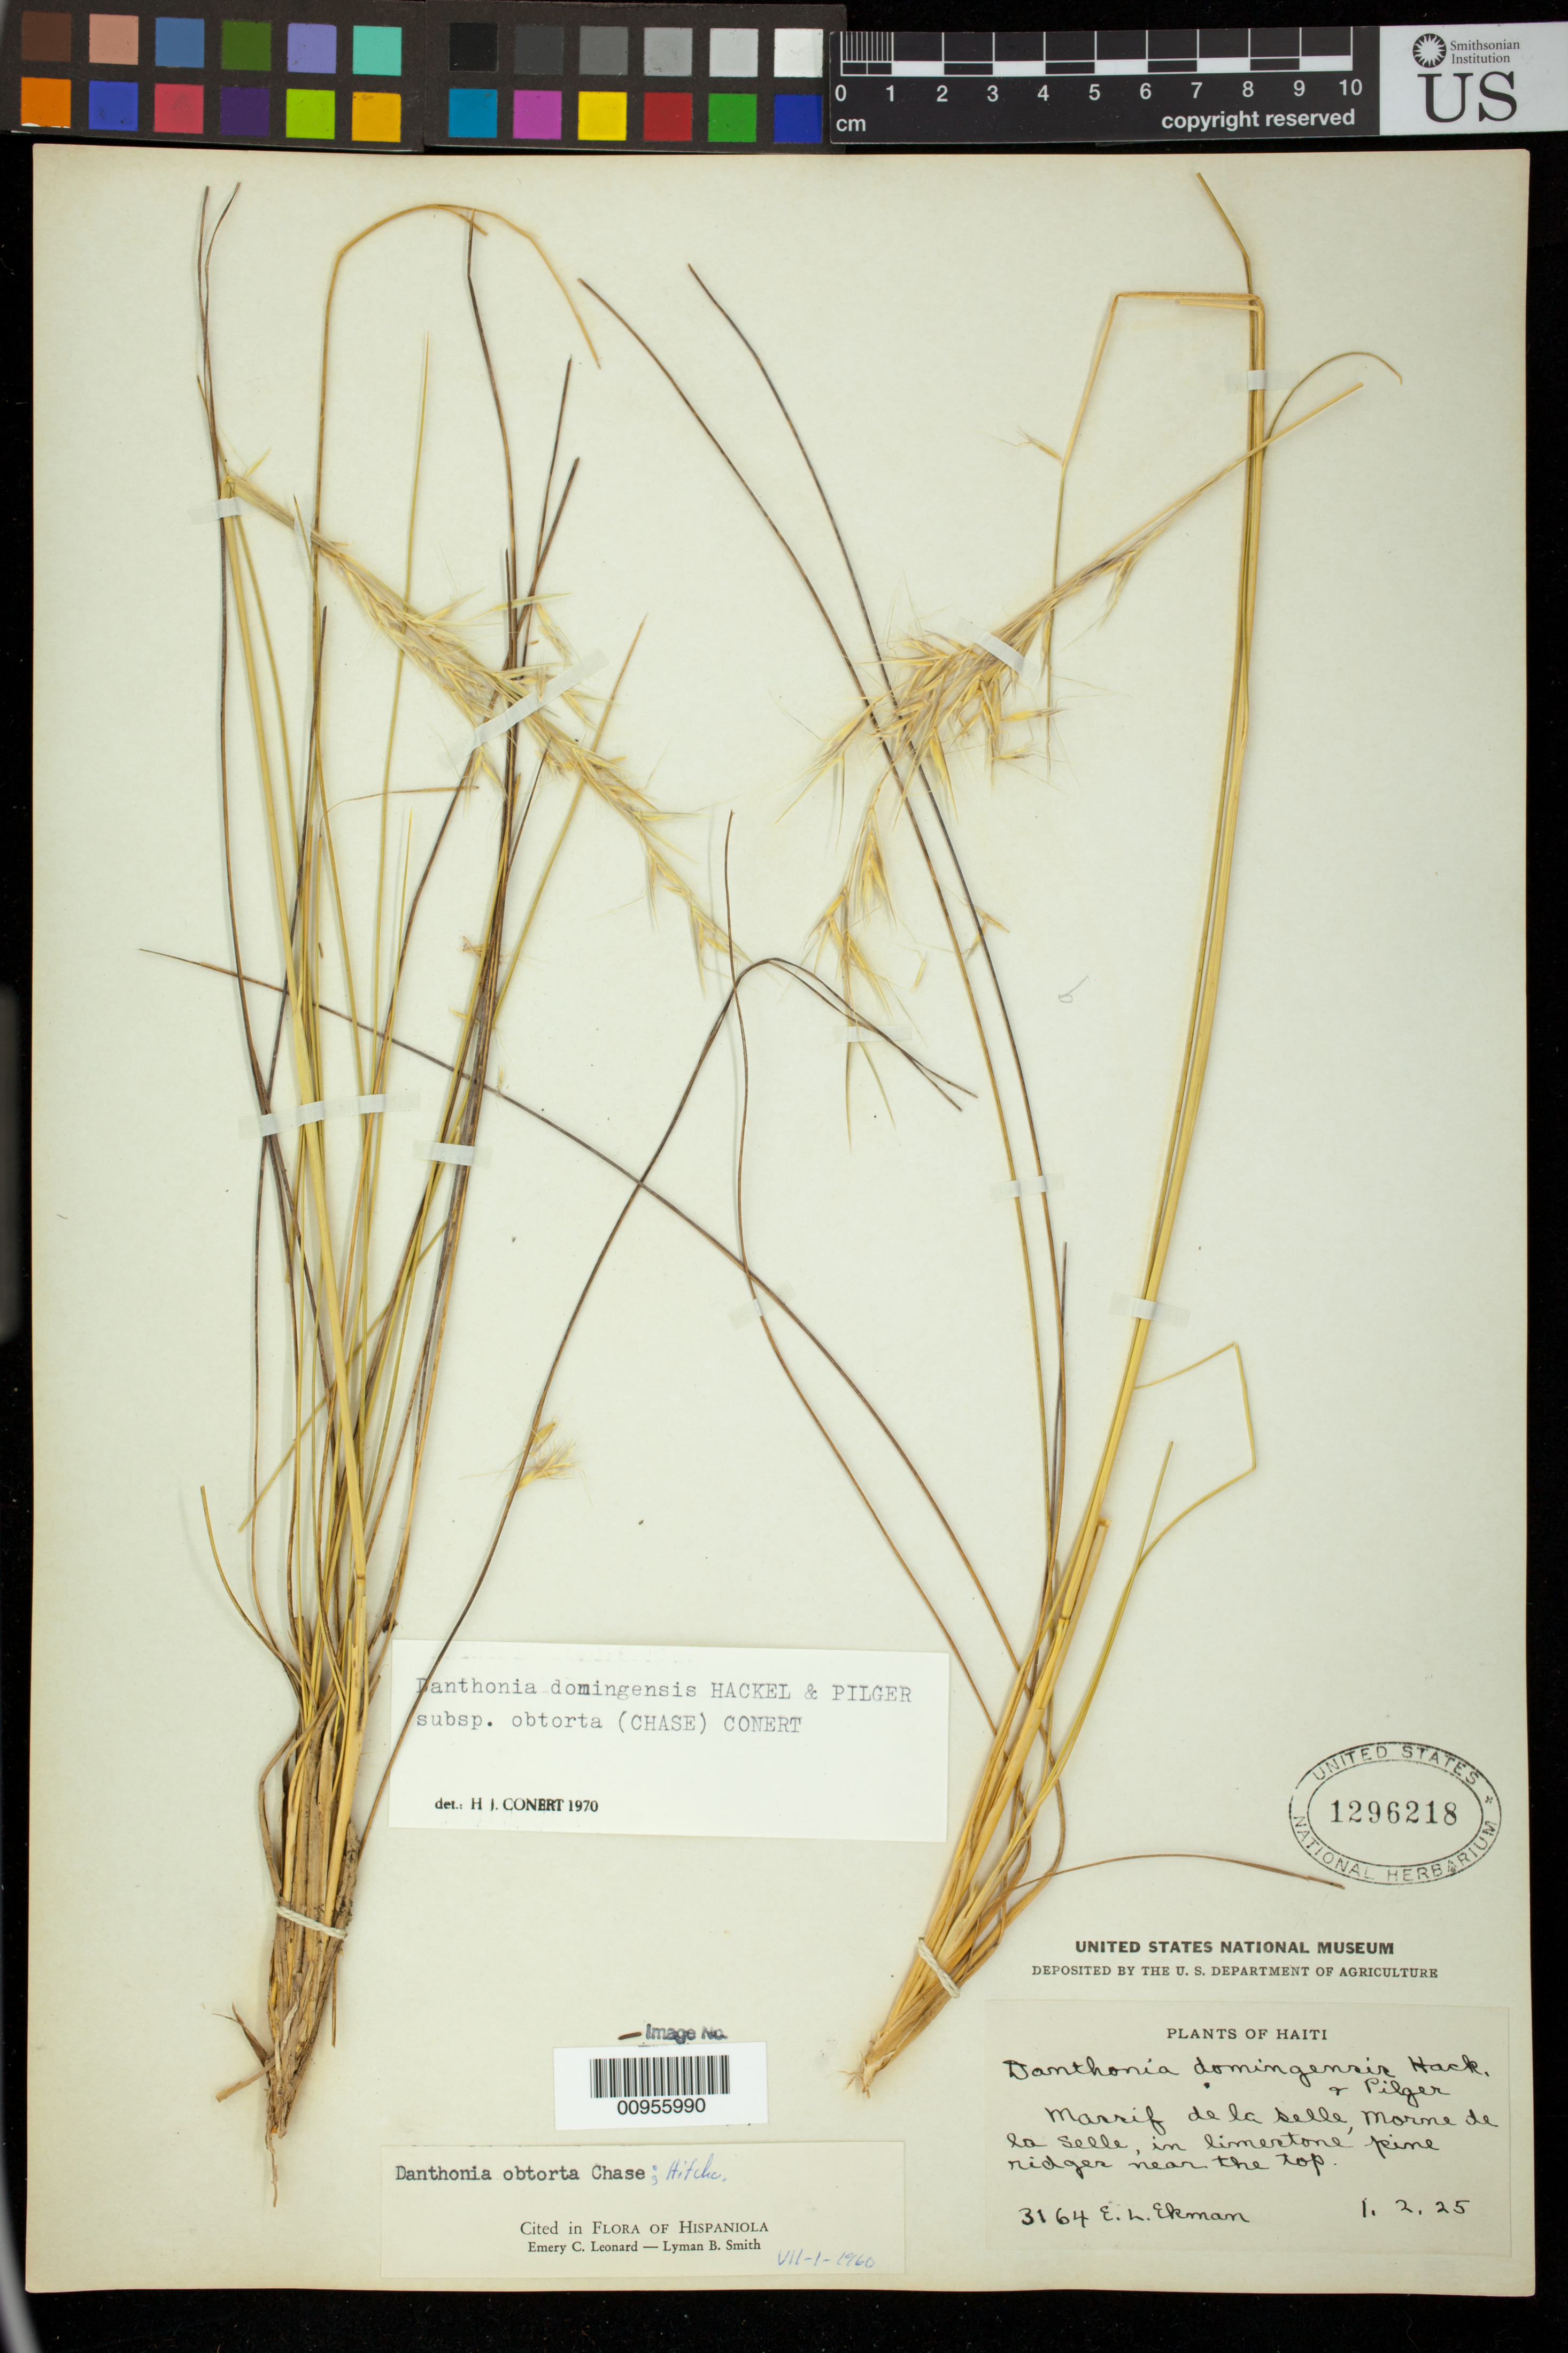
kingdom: Plantae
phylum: Tracheophyta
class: Liliopsida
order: Poales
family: Poaceae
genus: Danthonia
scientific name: Danthonia obtorta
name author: Chase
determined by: Conert, H. J.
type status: Isotype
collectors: E. L. Ekman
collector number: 3164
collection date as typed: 01 Feb 1925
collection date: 1925-02-01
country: Haiti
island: Hispaniola Island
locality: Massif de la Selle, Morne de la Selle, in limestone pine ridges near the top.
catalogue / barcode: US 1296218